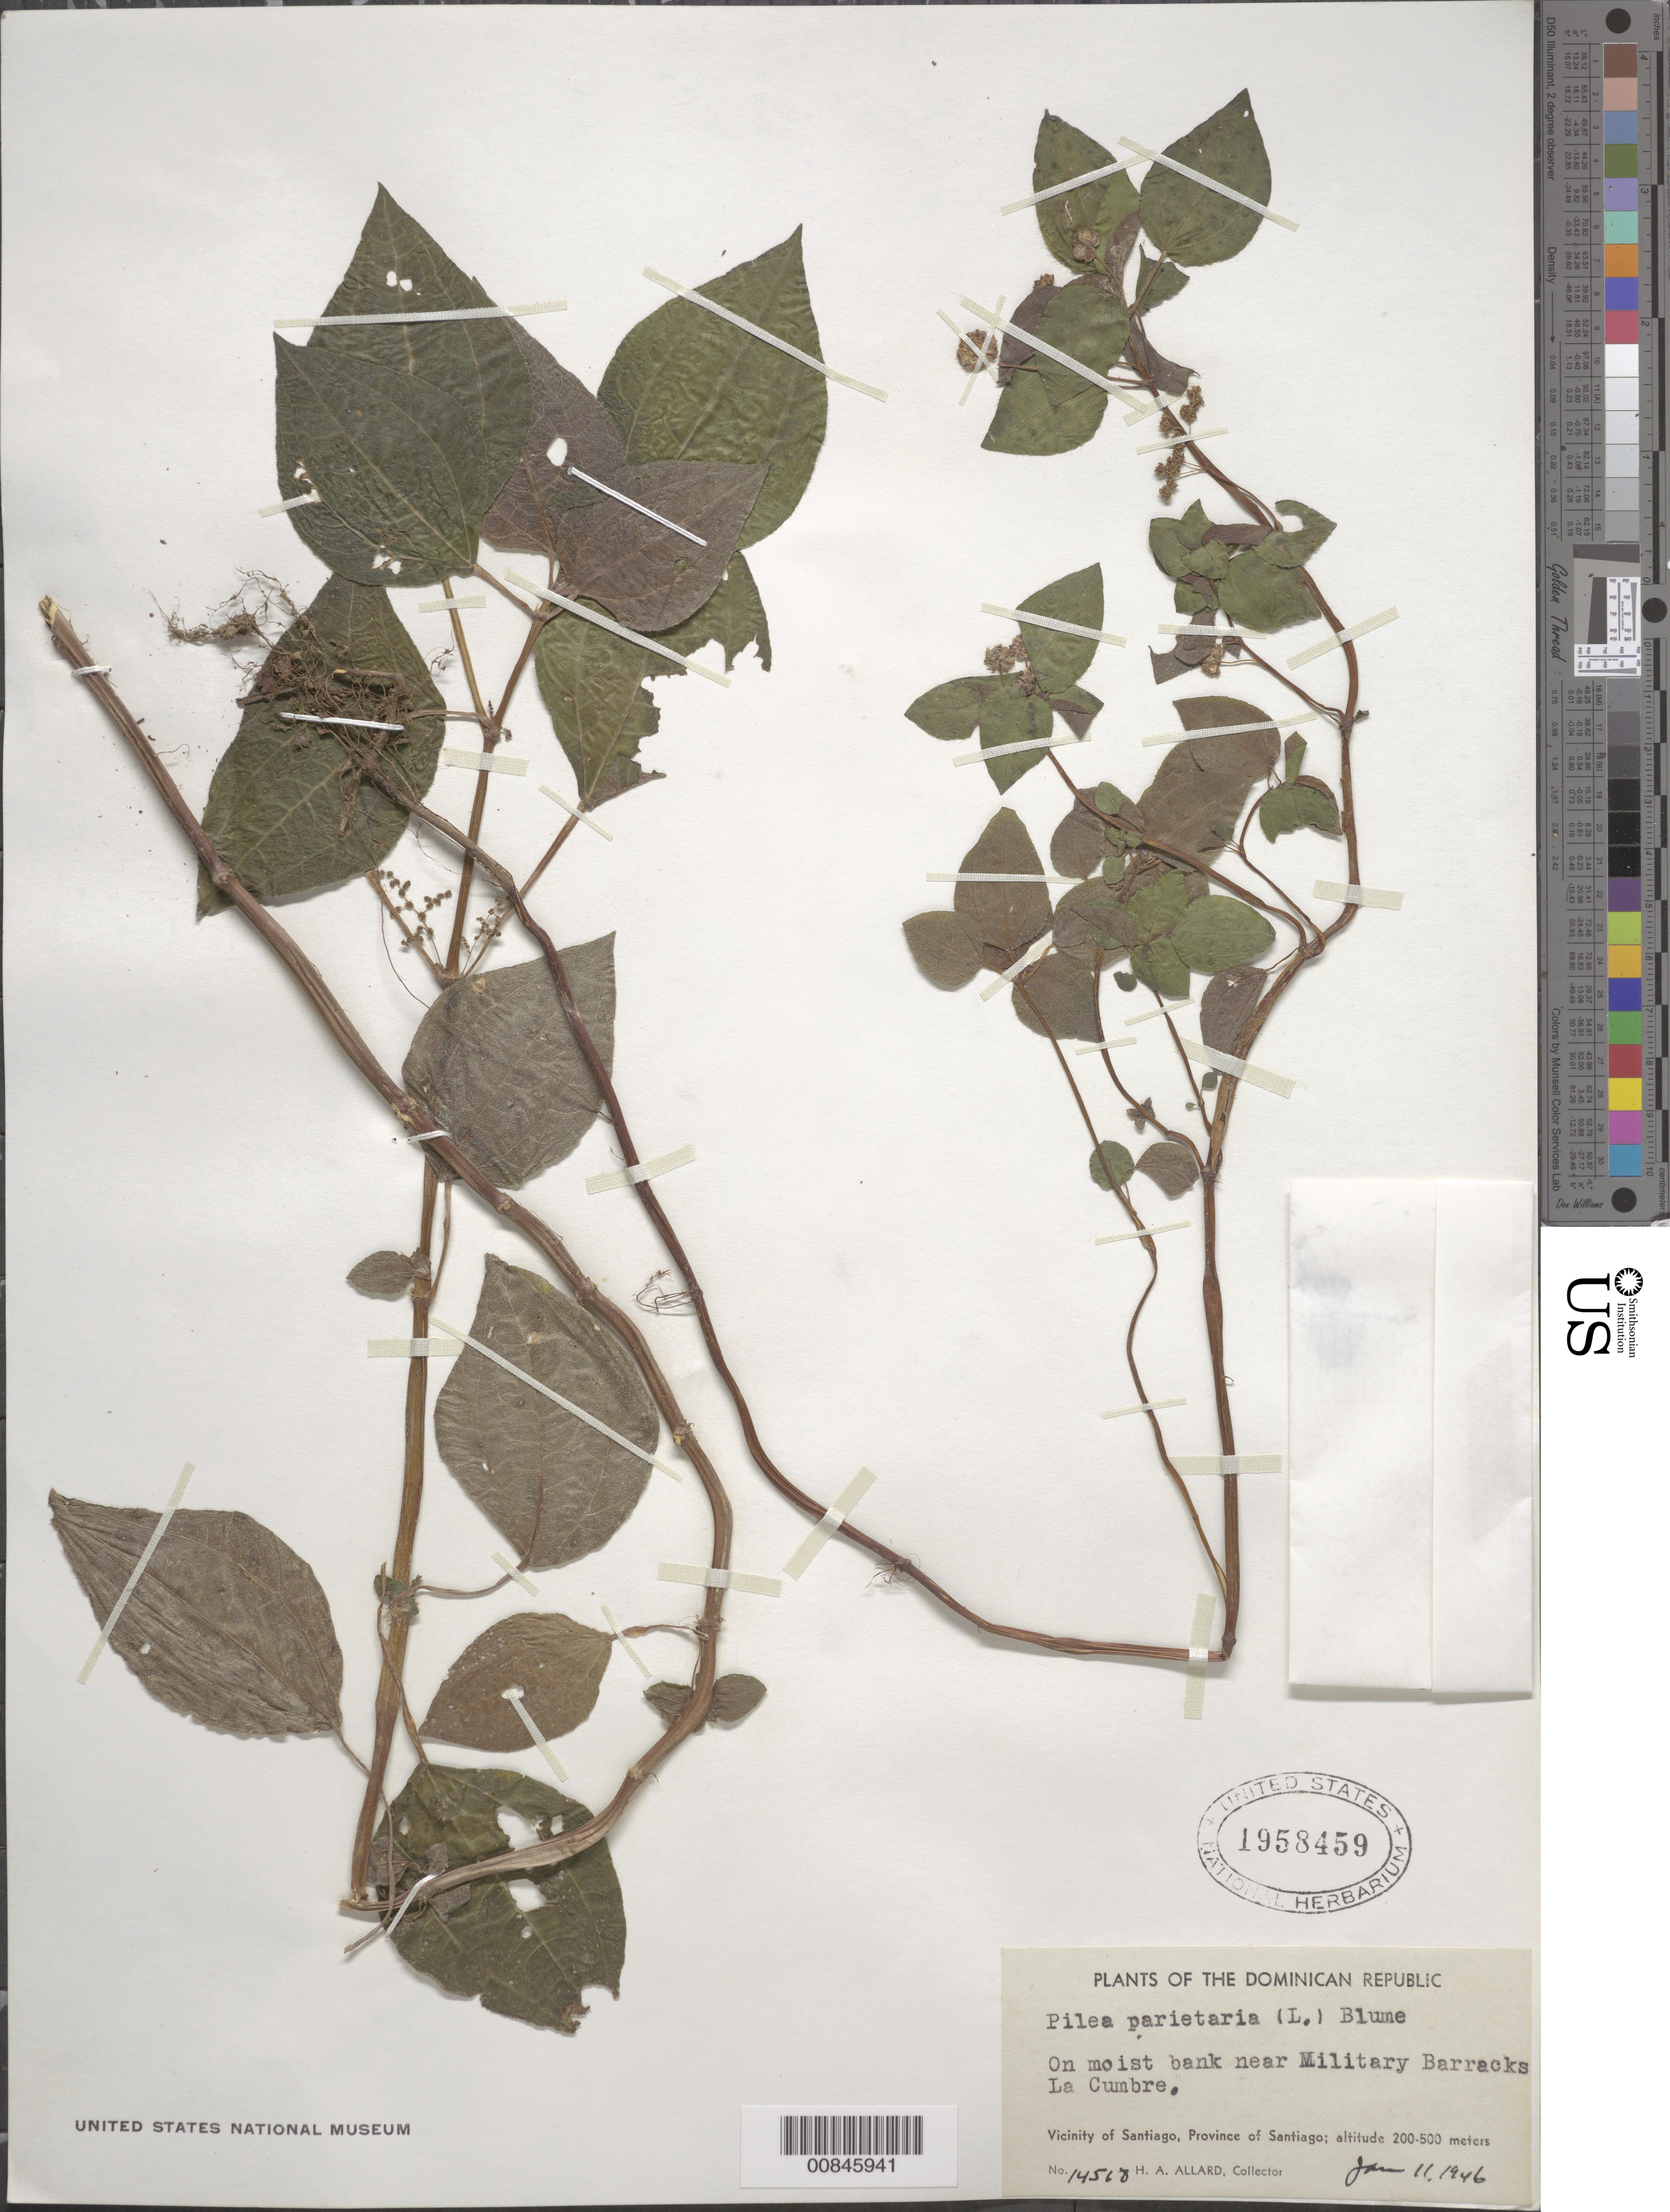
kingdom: Plantae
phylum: Tracheophyta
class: Magnoliopsida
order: Rosales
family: Urticaceae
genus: Pilea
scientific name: Pilea parietaria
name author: (L.) Blume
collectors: H. A. Allard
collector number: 14568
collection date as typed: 11 Jan 1946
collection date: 1946-01-11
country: Dominican Republic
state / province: Santiago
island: Hispaniola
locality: Bank near Military Barracks La Cumbre. Vicinity of Santiago.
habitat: On moist bank.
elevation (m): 200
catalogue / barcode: US 1958459